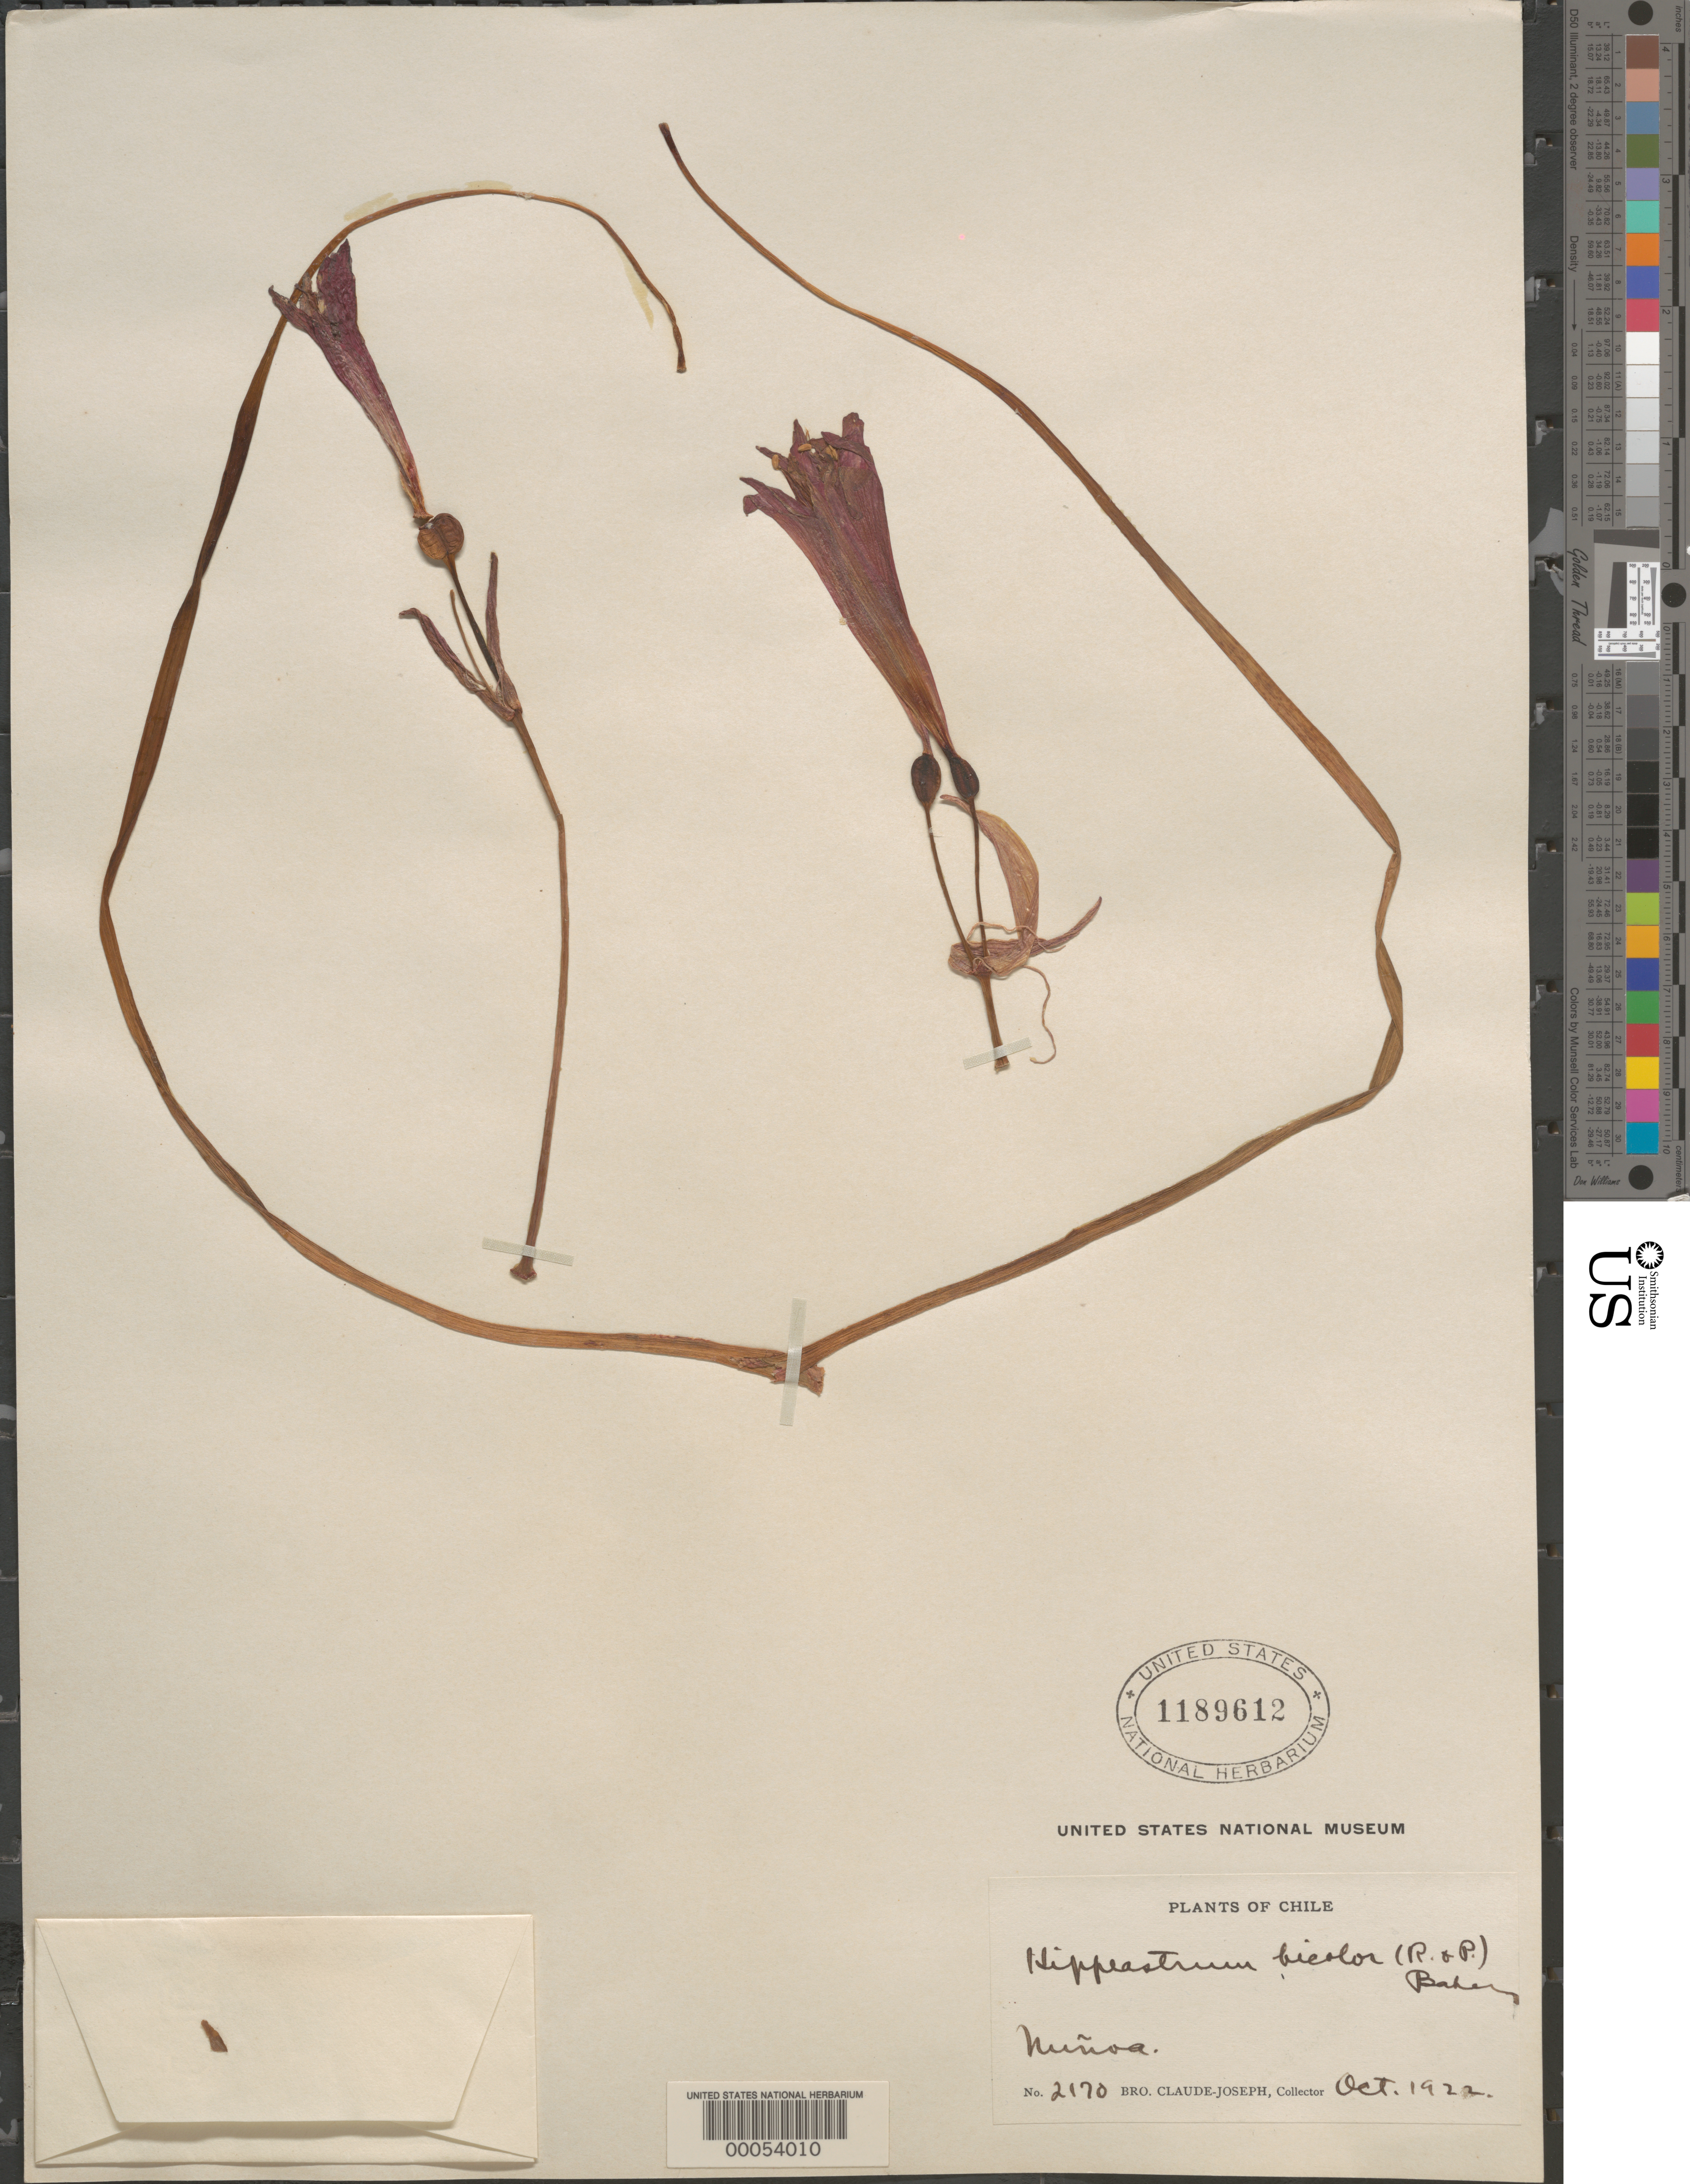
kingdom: Plantae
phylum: Tracheophyta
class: Liliopsida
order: Asparagales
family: Amaryllidaceae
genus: Hippeastrum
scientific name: Hippeastrum bicolor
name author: Baker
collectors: Bro. Claude-Joseph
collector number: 2170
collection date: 1922-10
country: Chile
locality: Nuñoa.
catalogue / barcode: US 1189612